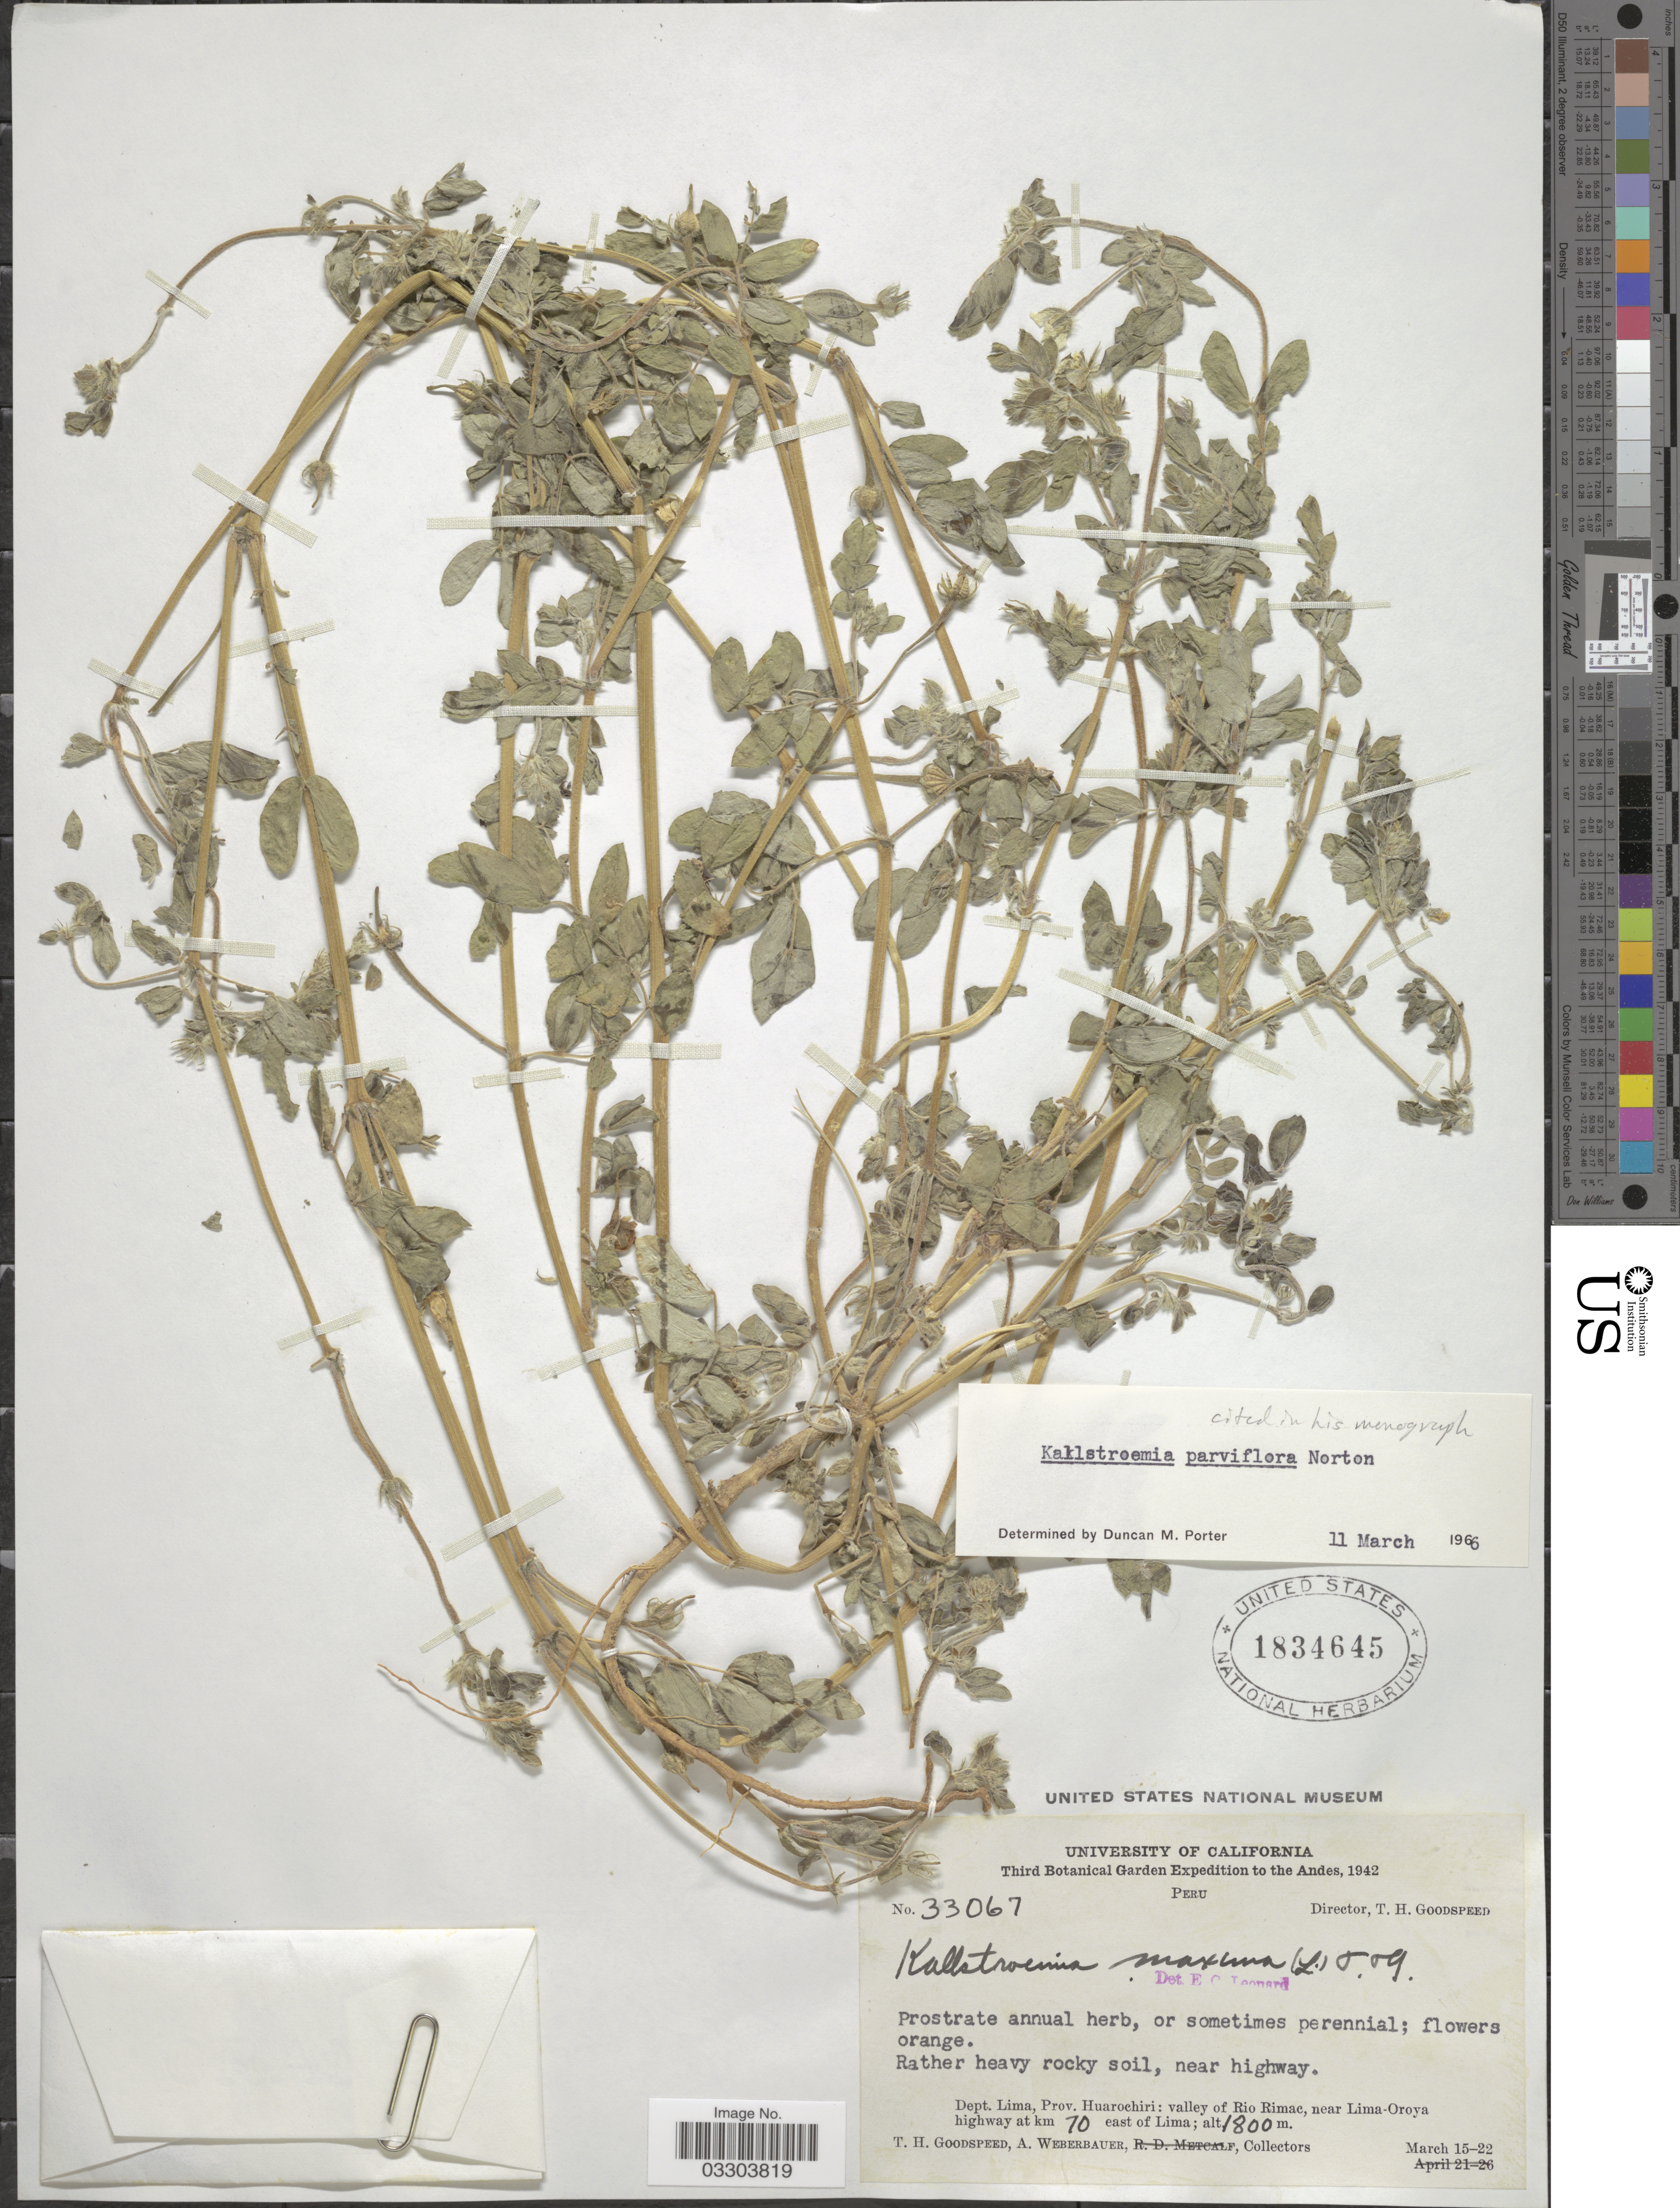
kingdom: Plantae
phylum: Tracheophyta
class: Magnoliopsida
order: Zygophyllales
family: Zygophyllaceae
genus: Kallstroemia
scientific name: Kallstroemia parviflora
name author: Norton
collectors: T. Goodspeed & A. Weberbauer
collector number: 33067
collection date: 1942-03-15/1942-03-22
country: Peru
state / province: Lima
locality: Andes. Near highway. Dept. Lima, Prov. Huarochiri: valley of Rio Rimac, near Lima-Oroya highway at km 70 east of Lima.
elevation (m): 1800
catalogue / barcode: US 1834645